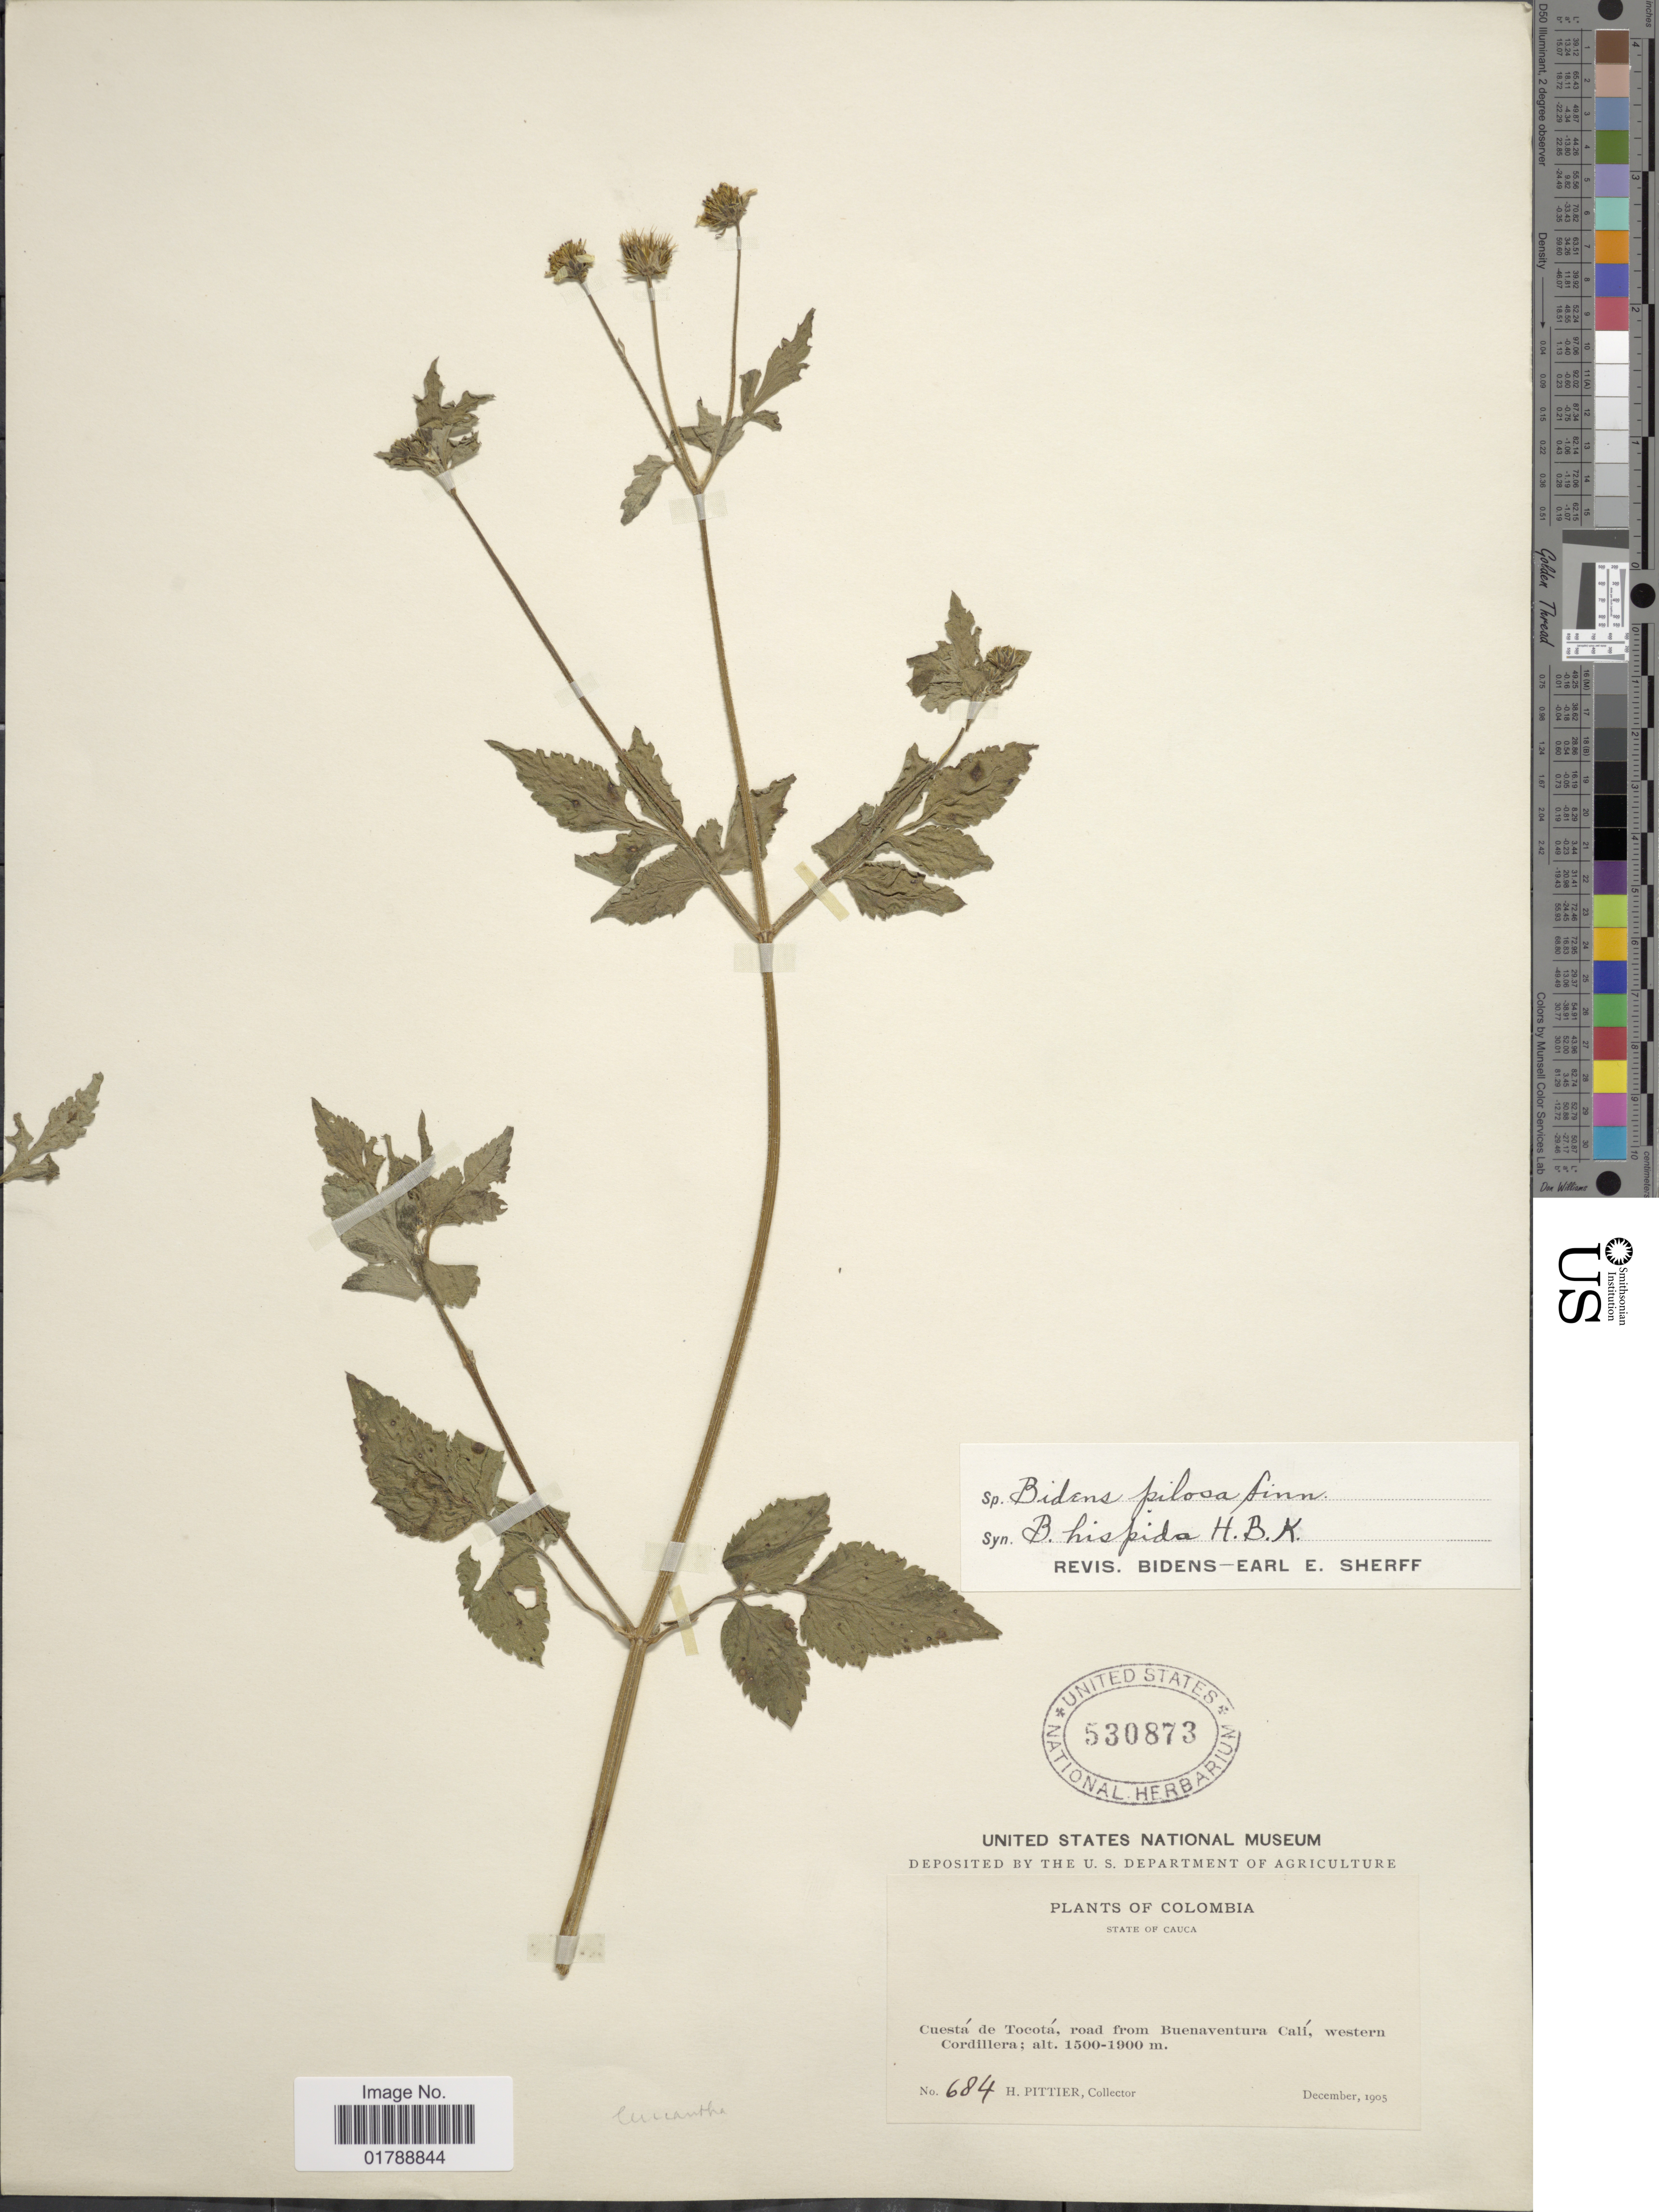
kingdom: Plantae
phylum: Tracheophyta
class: Magnoliopsida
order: Asterales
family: Asteraceae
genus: Bidens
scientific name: Bidens pilosa var. radiata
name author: (Sch. Bip.) J.A. Schmidt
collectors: H. F. Pittier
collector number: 684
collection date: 1905-12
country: Colombia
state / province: Cauca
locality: Cuestá de Tocotá, road from Buenaventura Calí, western Cordillera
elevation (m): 1500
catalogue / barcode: US 530873